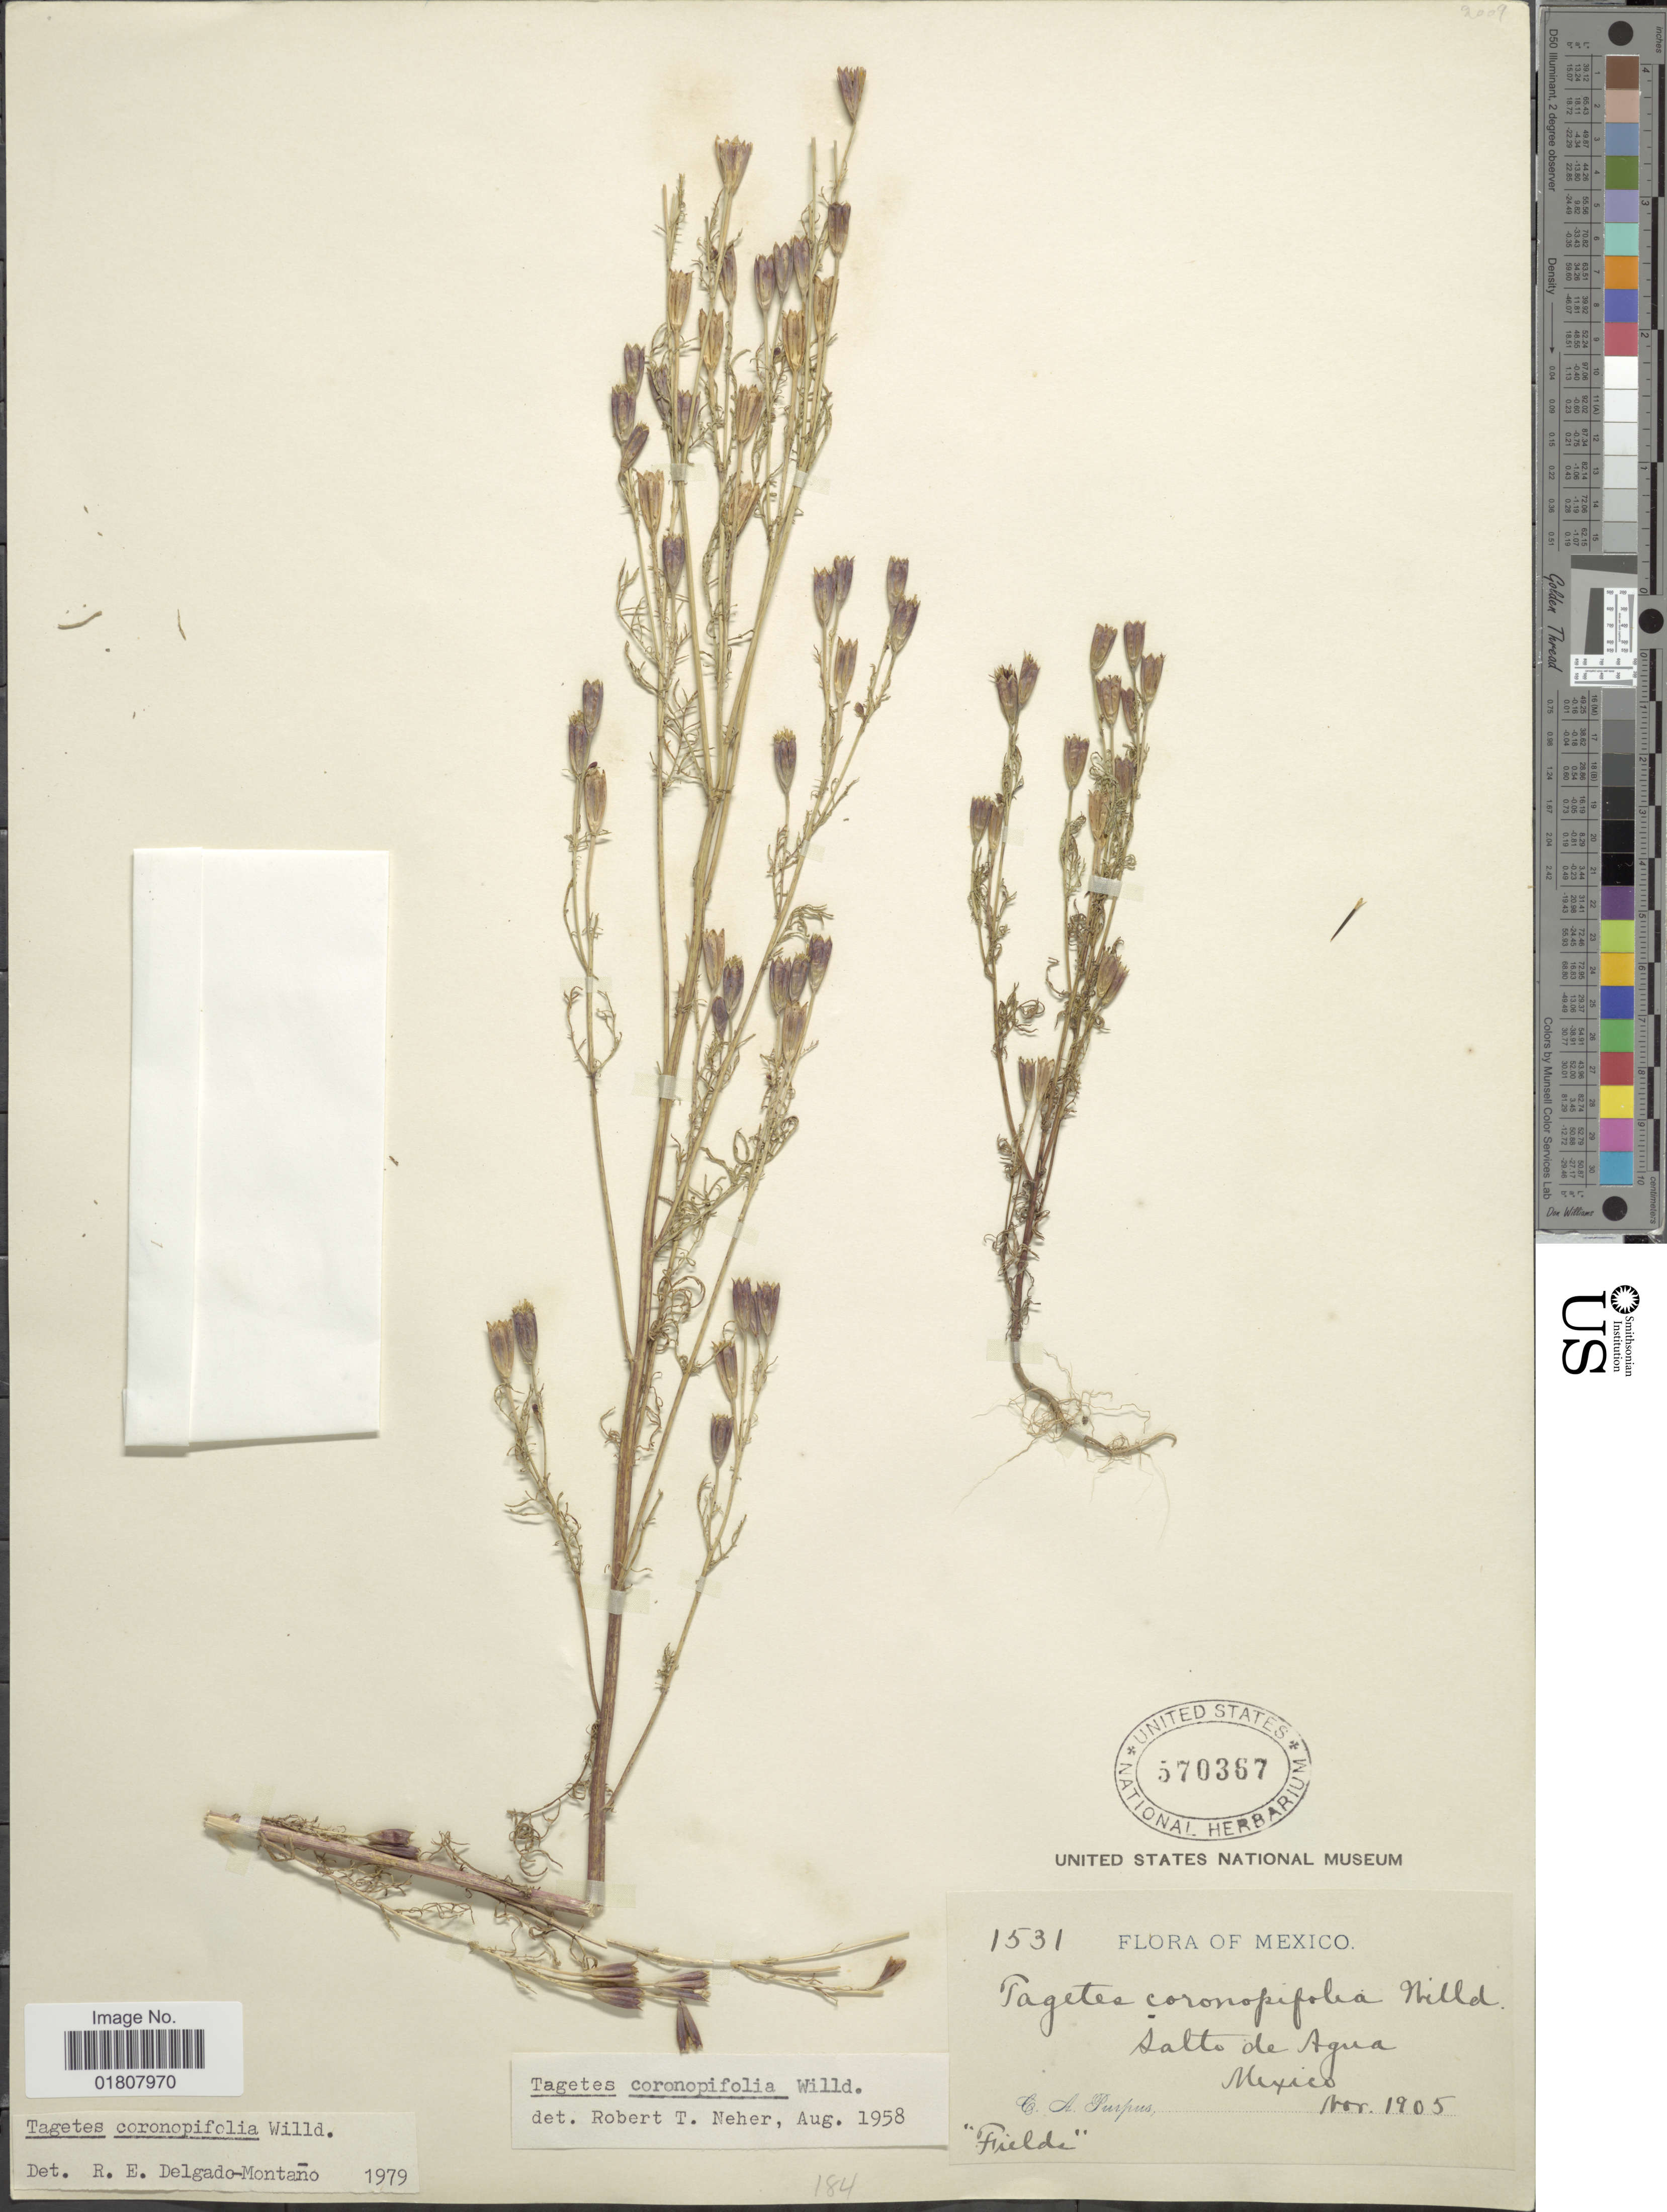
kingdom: Plantae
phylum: Tracheophyta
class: Magnoliopsida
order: Asterales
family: Asteraceae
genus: Tagetes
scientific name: Tagetes coronopifolia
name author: Willd.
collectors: C. A. Purpus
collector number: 1531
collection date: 1905-11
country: Mexico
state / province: México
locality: Salto de Agua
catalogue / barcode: US 570367